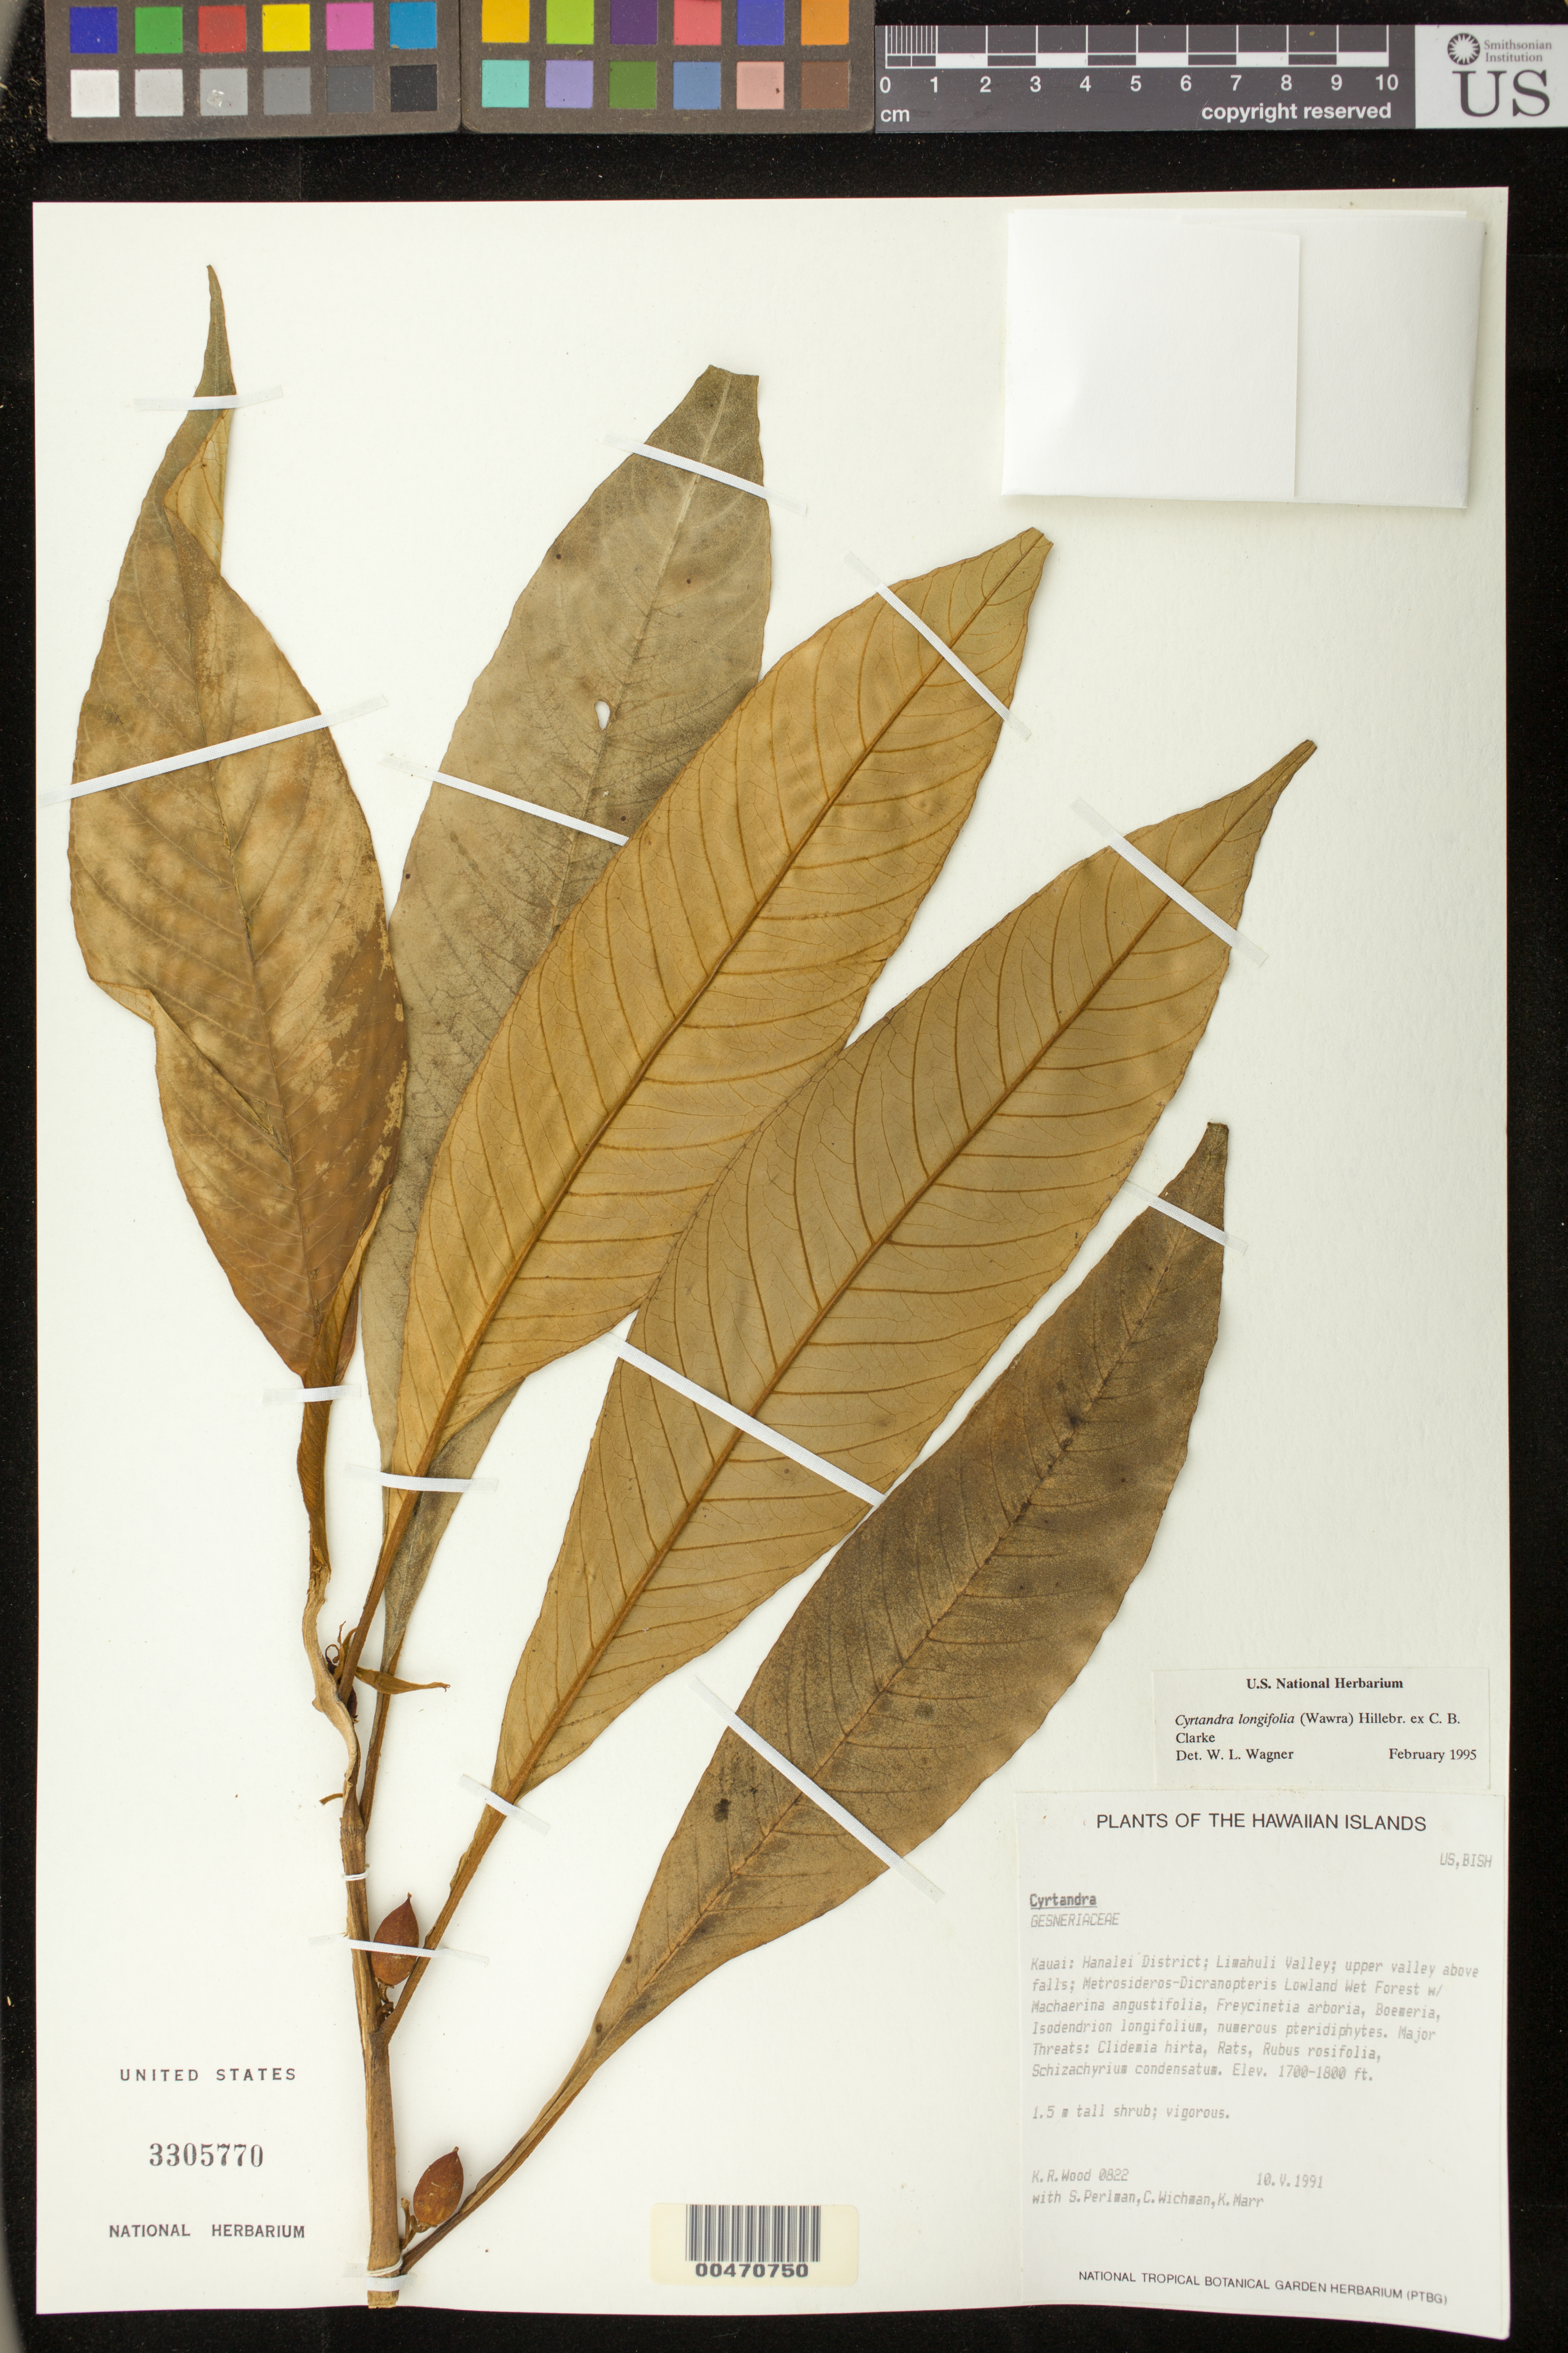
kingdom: Plantae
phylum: Tracheophyta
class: Magnoliopsida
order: Lamiales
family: Gesneriaceae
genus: Cyrtandra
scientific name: Cyrtandra longifolia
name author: (Wawra) Hillebr. ex C.B. Clarke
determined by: Wagner, W. L., (BOT), Smithsonian Institution - National Museum of Natural History (UNITED STATES)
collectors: K. R. Wood, S. P. Perlman, C. Wichman & K. Marr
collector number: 0822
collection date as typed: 10 May 1991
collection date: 1991-05-10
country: United States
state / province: Hawaii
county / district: Kauai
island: Kaua'i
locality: Hanalei Dist, Limahuli Valley, upper valley above falls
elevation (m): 518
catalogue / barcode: US 3305770